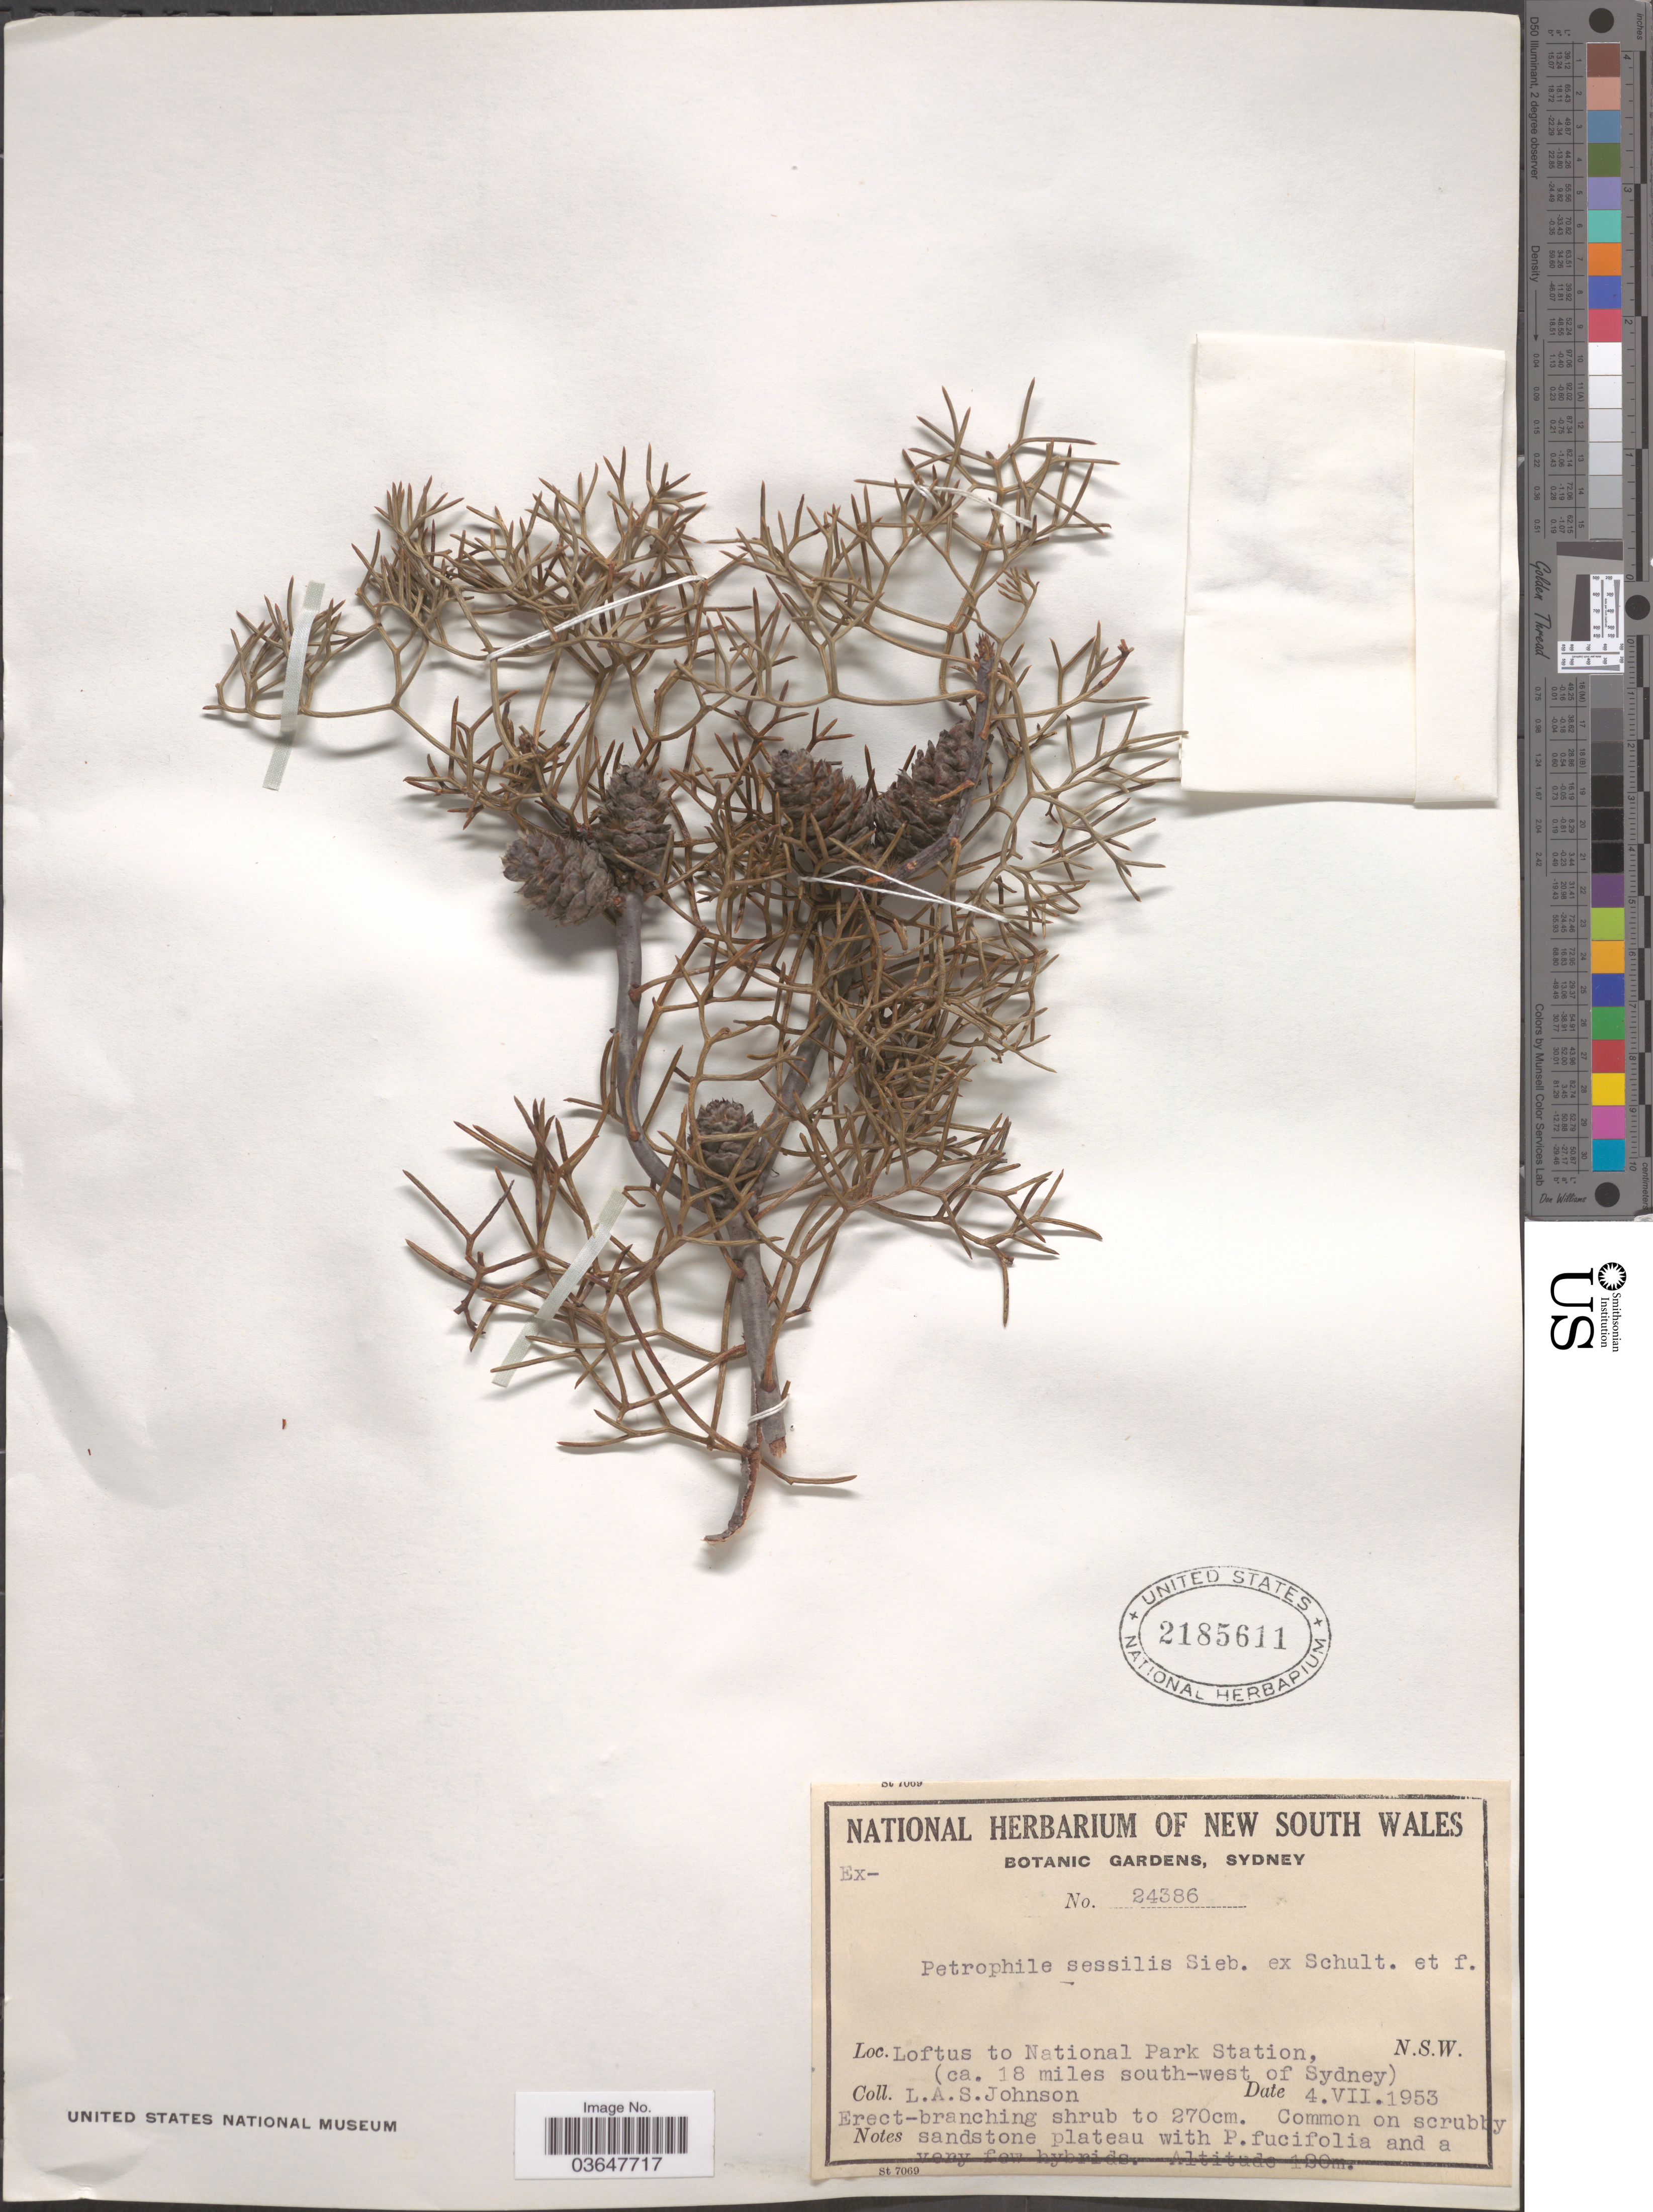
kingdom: Plantae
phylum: Tracheophyta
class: Magnoliopsida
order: Proteales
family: Proteaceae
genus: Petrophile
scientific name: Petrophile sessilis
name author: Sieber ex Schult.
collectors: L. A. S. Johnson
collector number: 24386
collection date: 1953-07-04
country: Australia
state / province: New South Wales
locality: Loftus to National Park Station, (ca. 18 miles south-west of Sydney).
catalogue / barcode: US 2185611